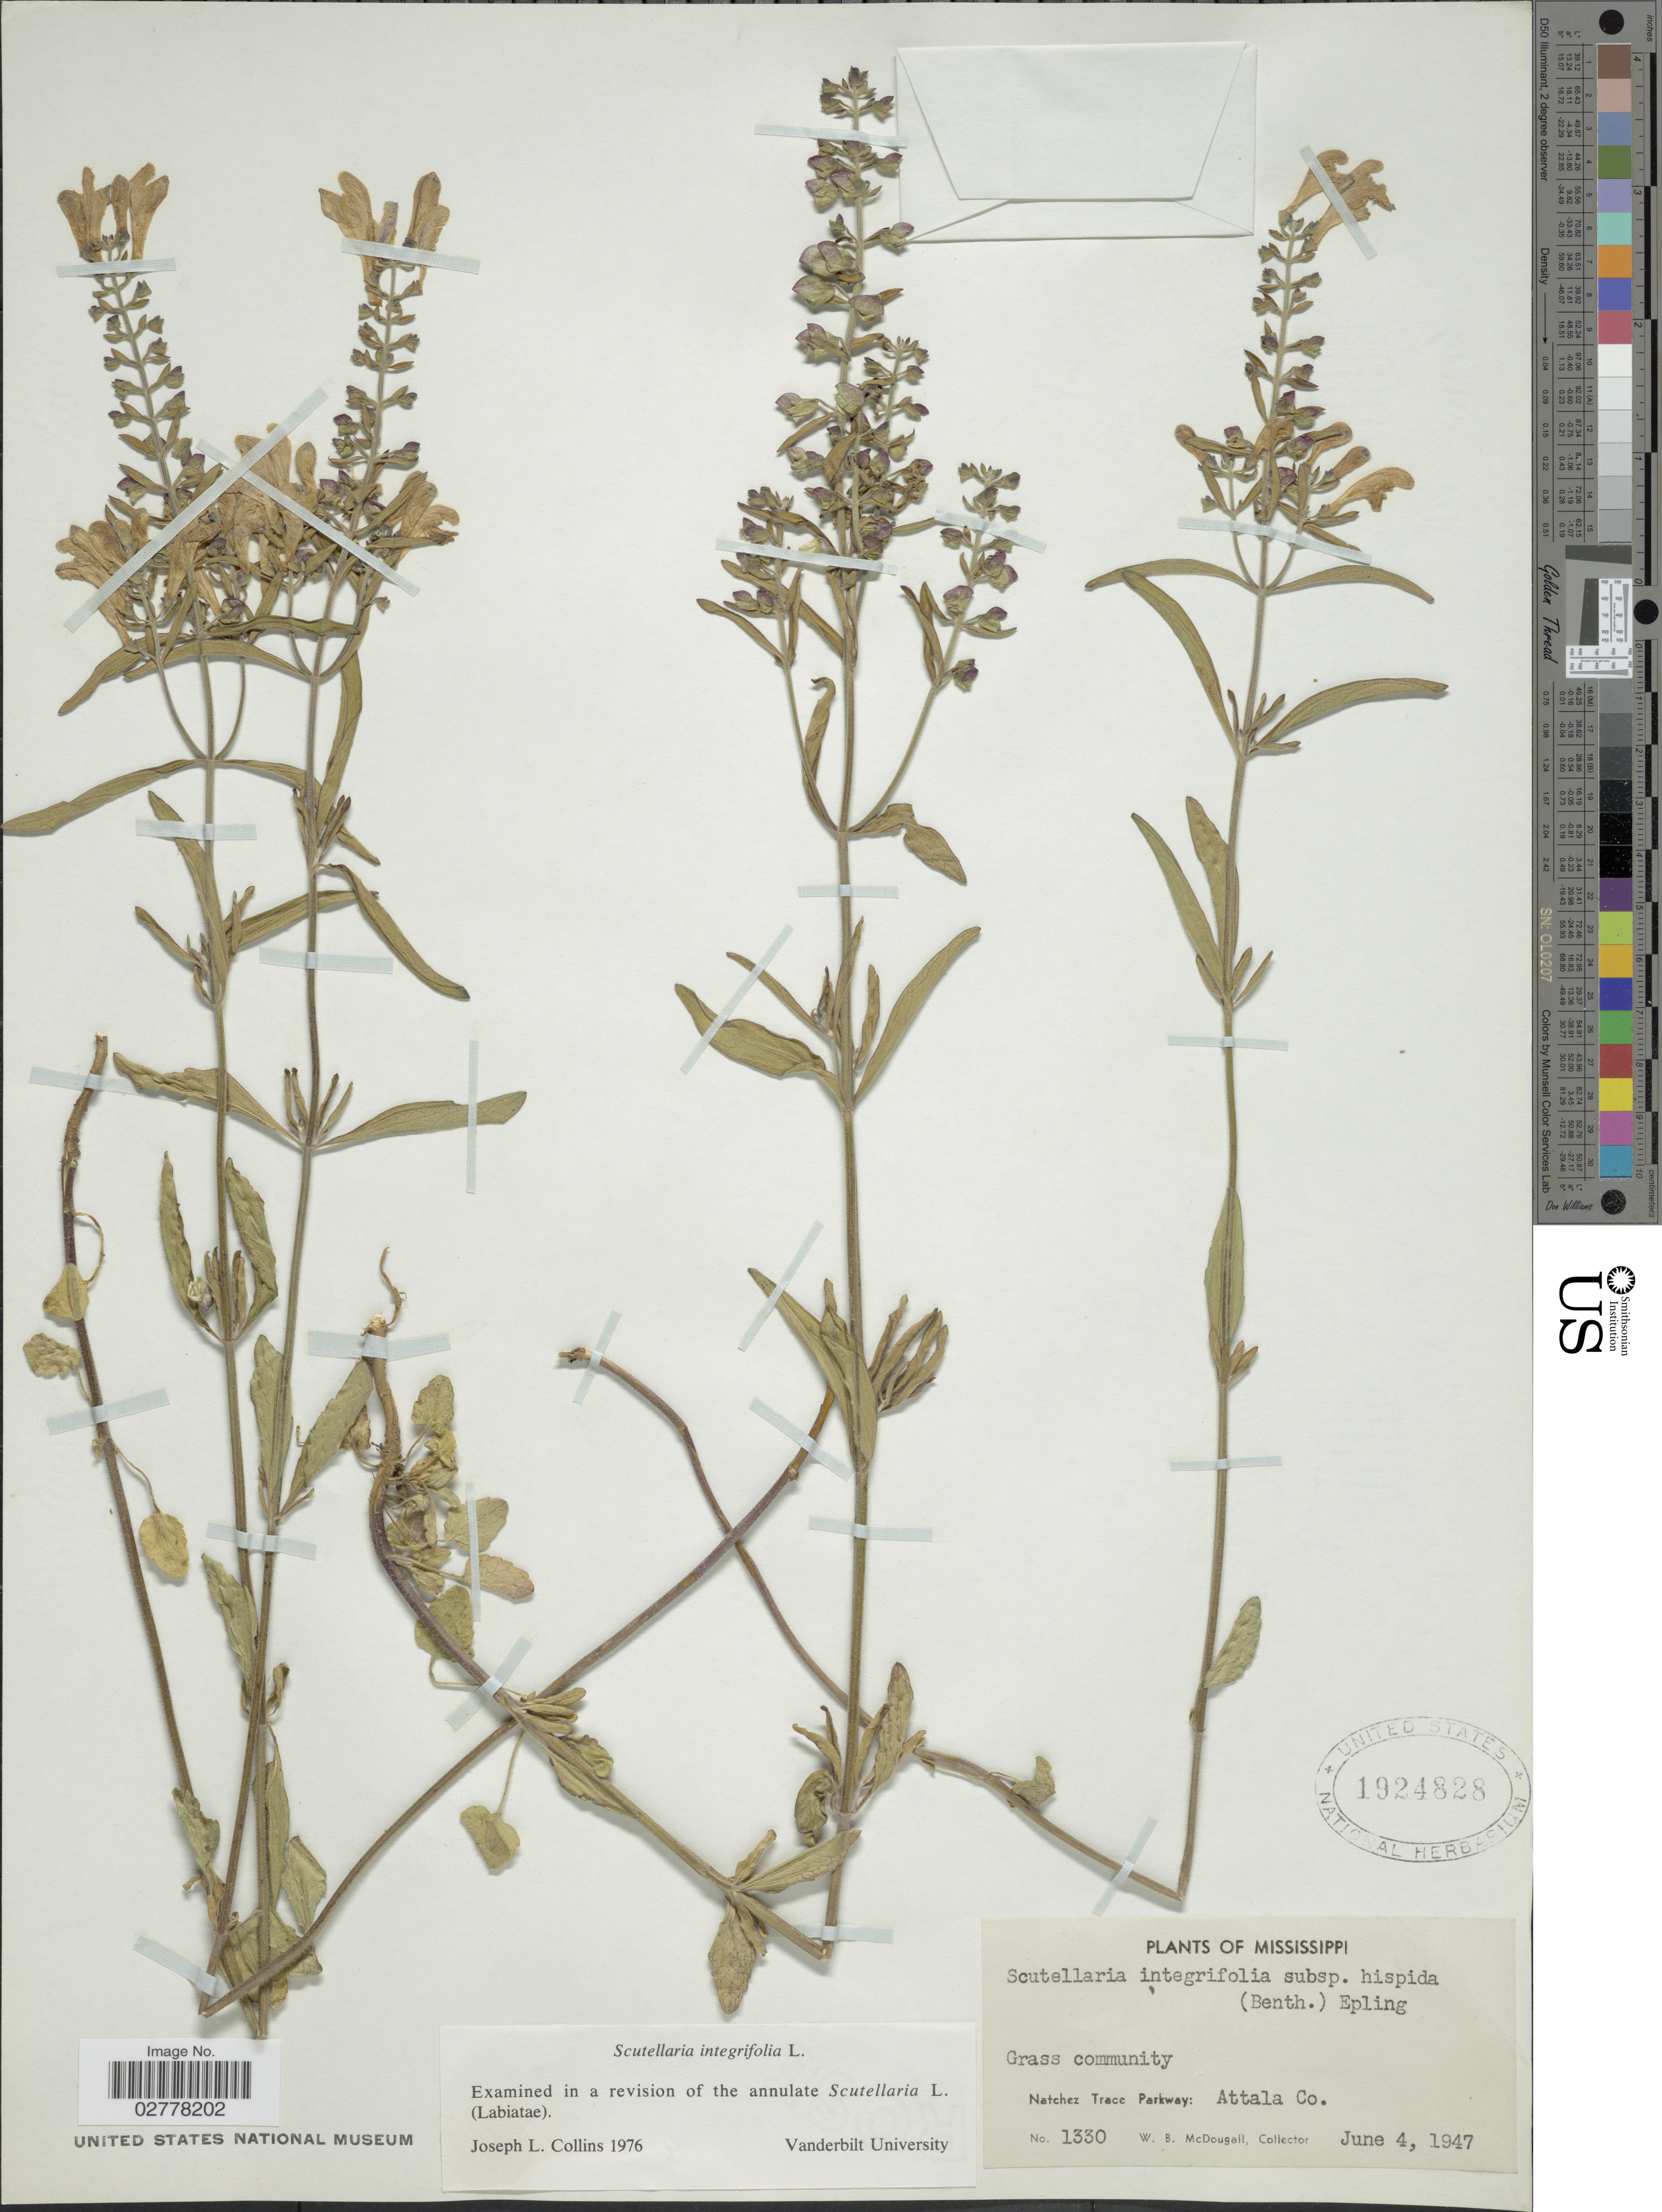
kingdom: Plantae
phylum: Tracheophyta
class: Magnoliopsida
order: Lamiales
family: Lamiaceae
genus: Scutellaria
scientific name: Scutellaria integrifolia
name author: L.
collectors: W. B. McDougall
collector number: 1330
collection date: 1947-06-04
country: United States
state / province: Mississippi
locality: Grass community. Natchez Trace Parkway: Attala Co.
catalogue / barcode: US 1924828